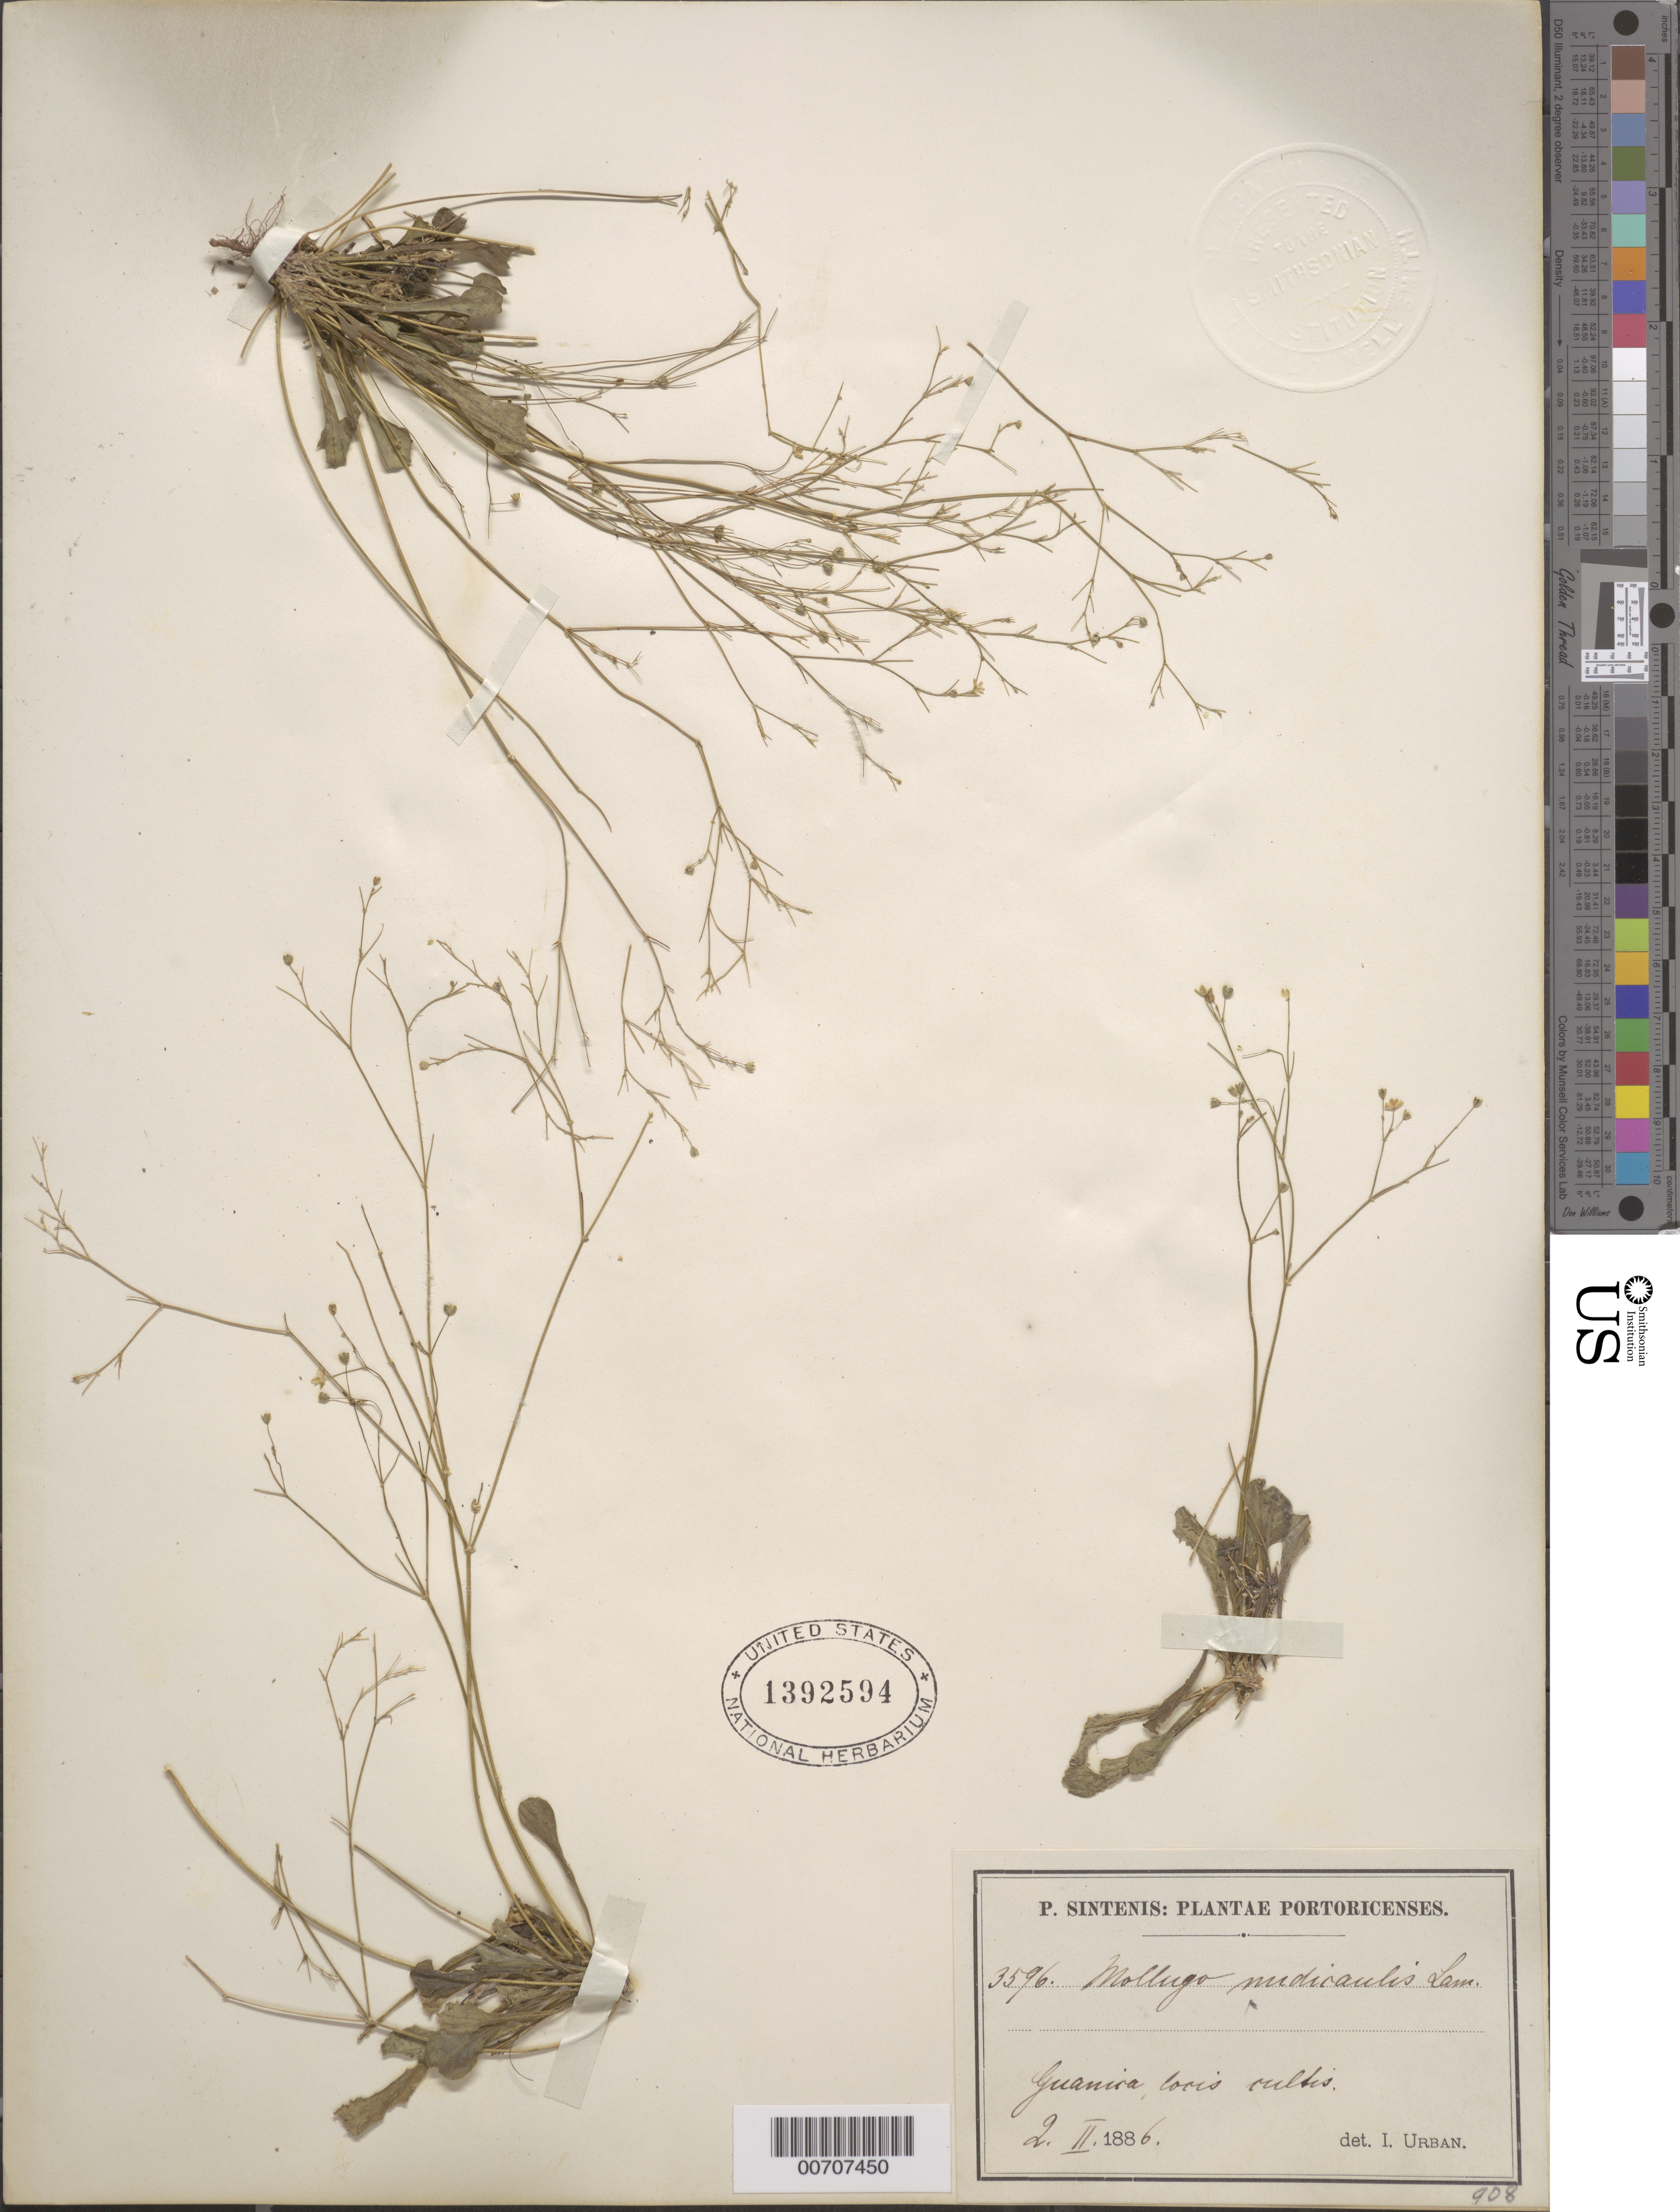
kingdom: Plantae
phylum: Tracheophyta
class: Magnoliopsida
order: Caryophyllales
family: Molluginaceae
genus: Paramollugo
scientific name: Paramollugo spathulata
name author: (Sw.) Sukhor.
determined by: Strong, Mark T., (BOT), Smithsonian Institution - National Museum of Natural History (UNITED STATES)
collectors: P. Sintenis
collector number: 3596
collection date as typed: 02 Feb 1886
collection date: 1886-02-02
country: Puerto Rico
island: Greater Antilles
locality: Guanica, loris cultis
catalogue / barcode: US 1392594